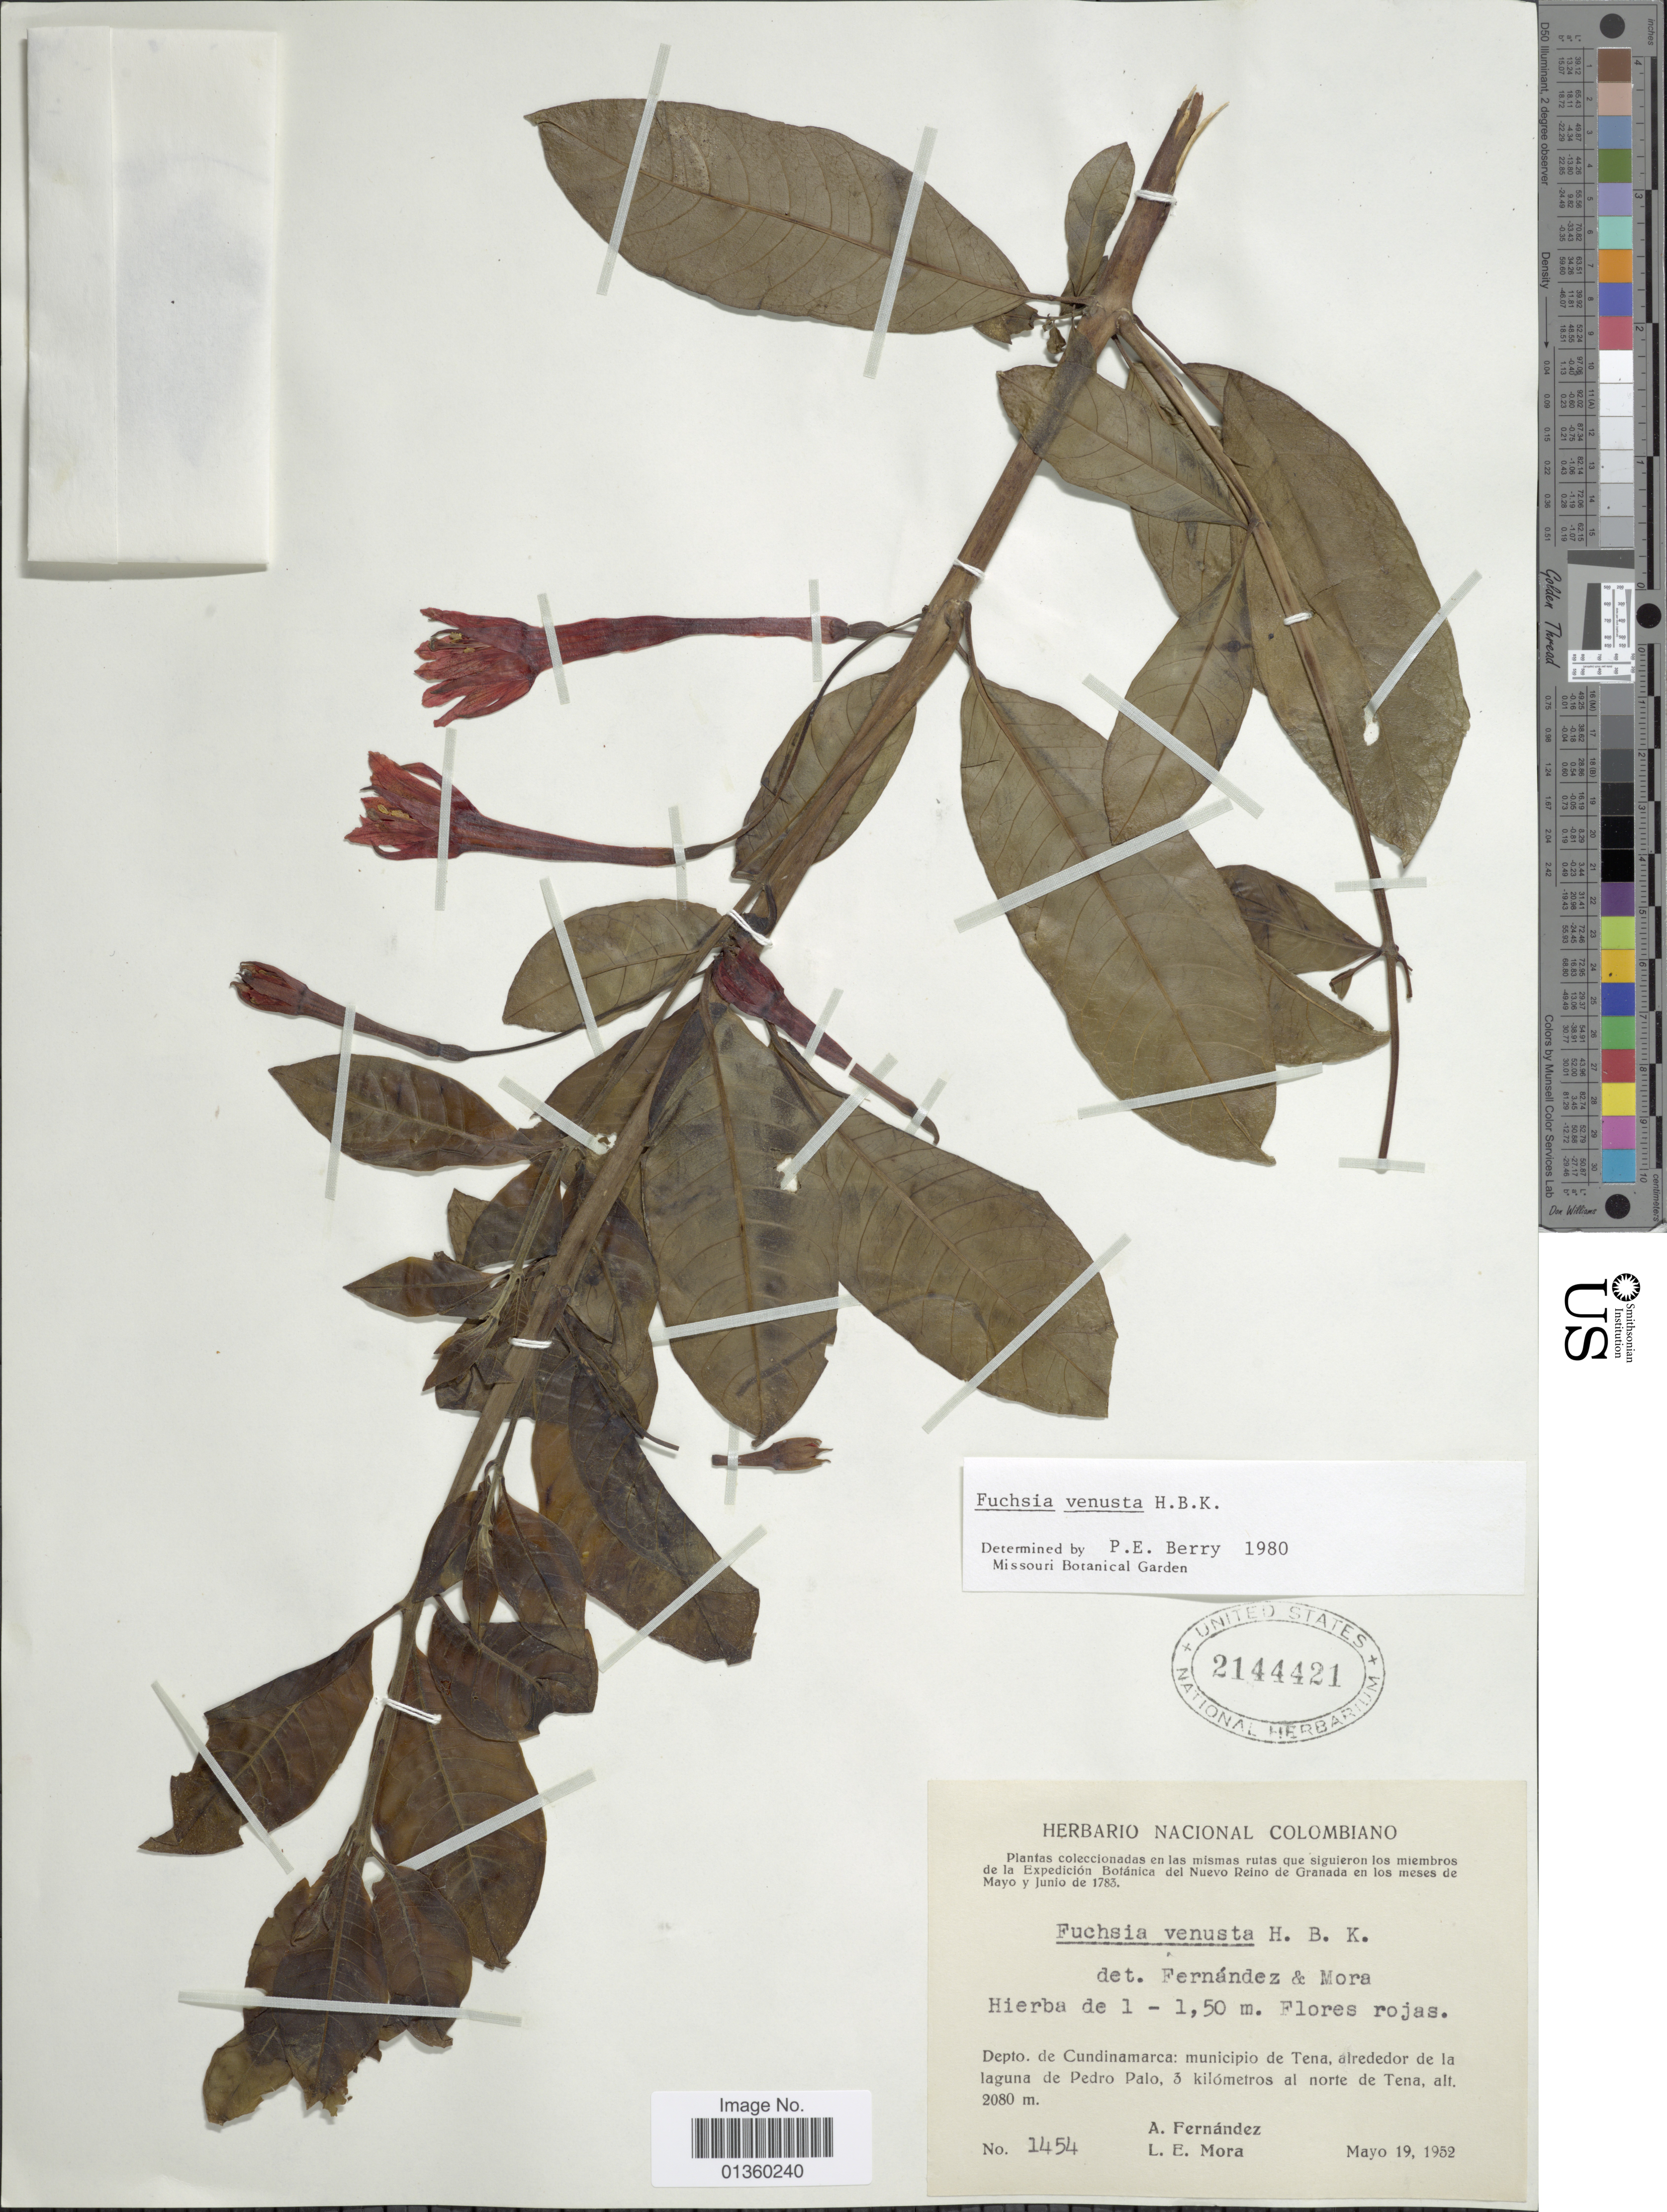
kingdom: Plantae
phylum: Tracheophyta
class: Magnoliopsida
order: Myrtales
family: Onagraceae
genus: Fuchsia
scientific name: Fuchsia venusta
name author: Kunth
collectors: A. Fernández & L. Mora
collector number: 1454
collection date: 1952-05-19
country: Colombia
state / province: Cundinamarca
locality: Municipio de Tena, alrededor de la laguna de Pedro Palo. 3 kilómetros al norte de Tena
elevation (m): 2080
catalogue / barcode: US 2144421